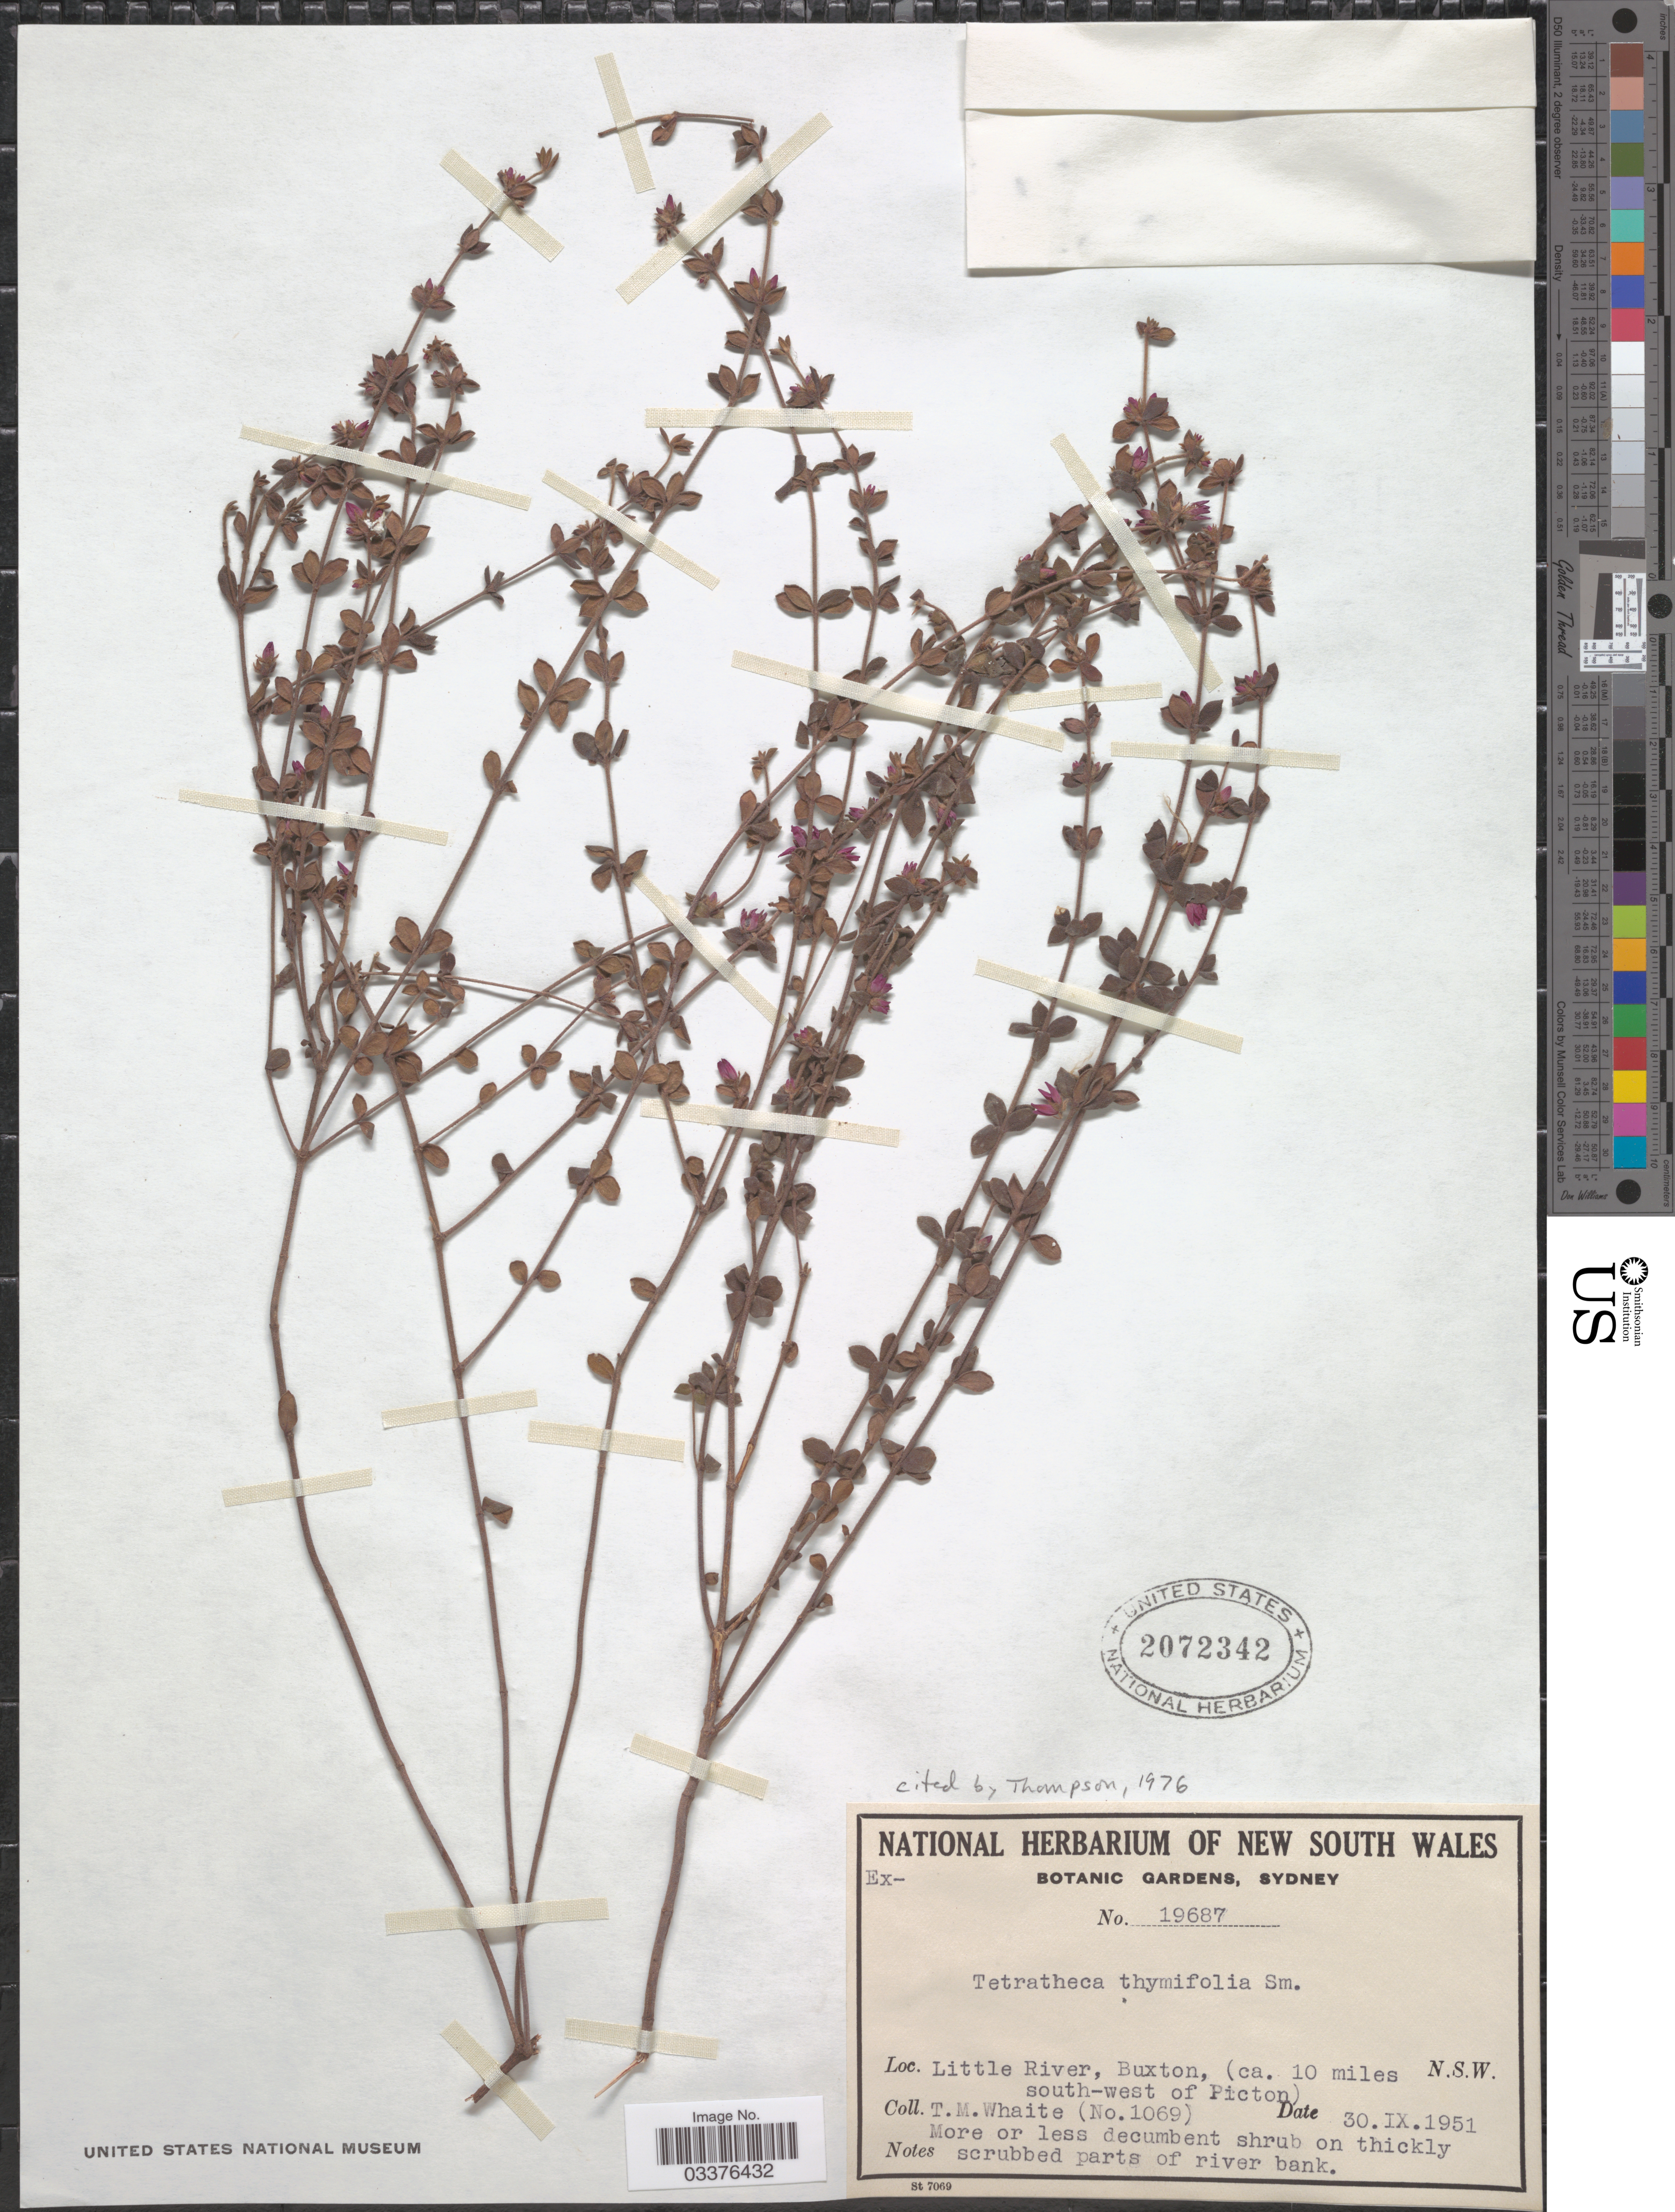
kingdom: Plantae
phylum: Tracheophyta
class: Magnoliopsida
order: Oxalidales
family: Elaeocarpaceae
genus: Tetratheca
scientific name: Tetratheca thymifolia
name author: Sm.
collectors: T. Whaite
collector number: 1069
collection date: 1951-09-30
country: Australia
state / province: New South Wales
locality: Little River, Buxton, (ca. 10 miles south-west of Picton).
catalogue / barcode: US 2072342